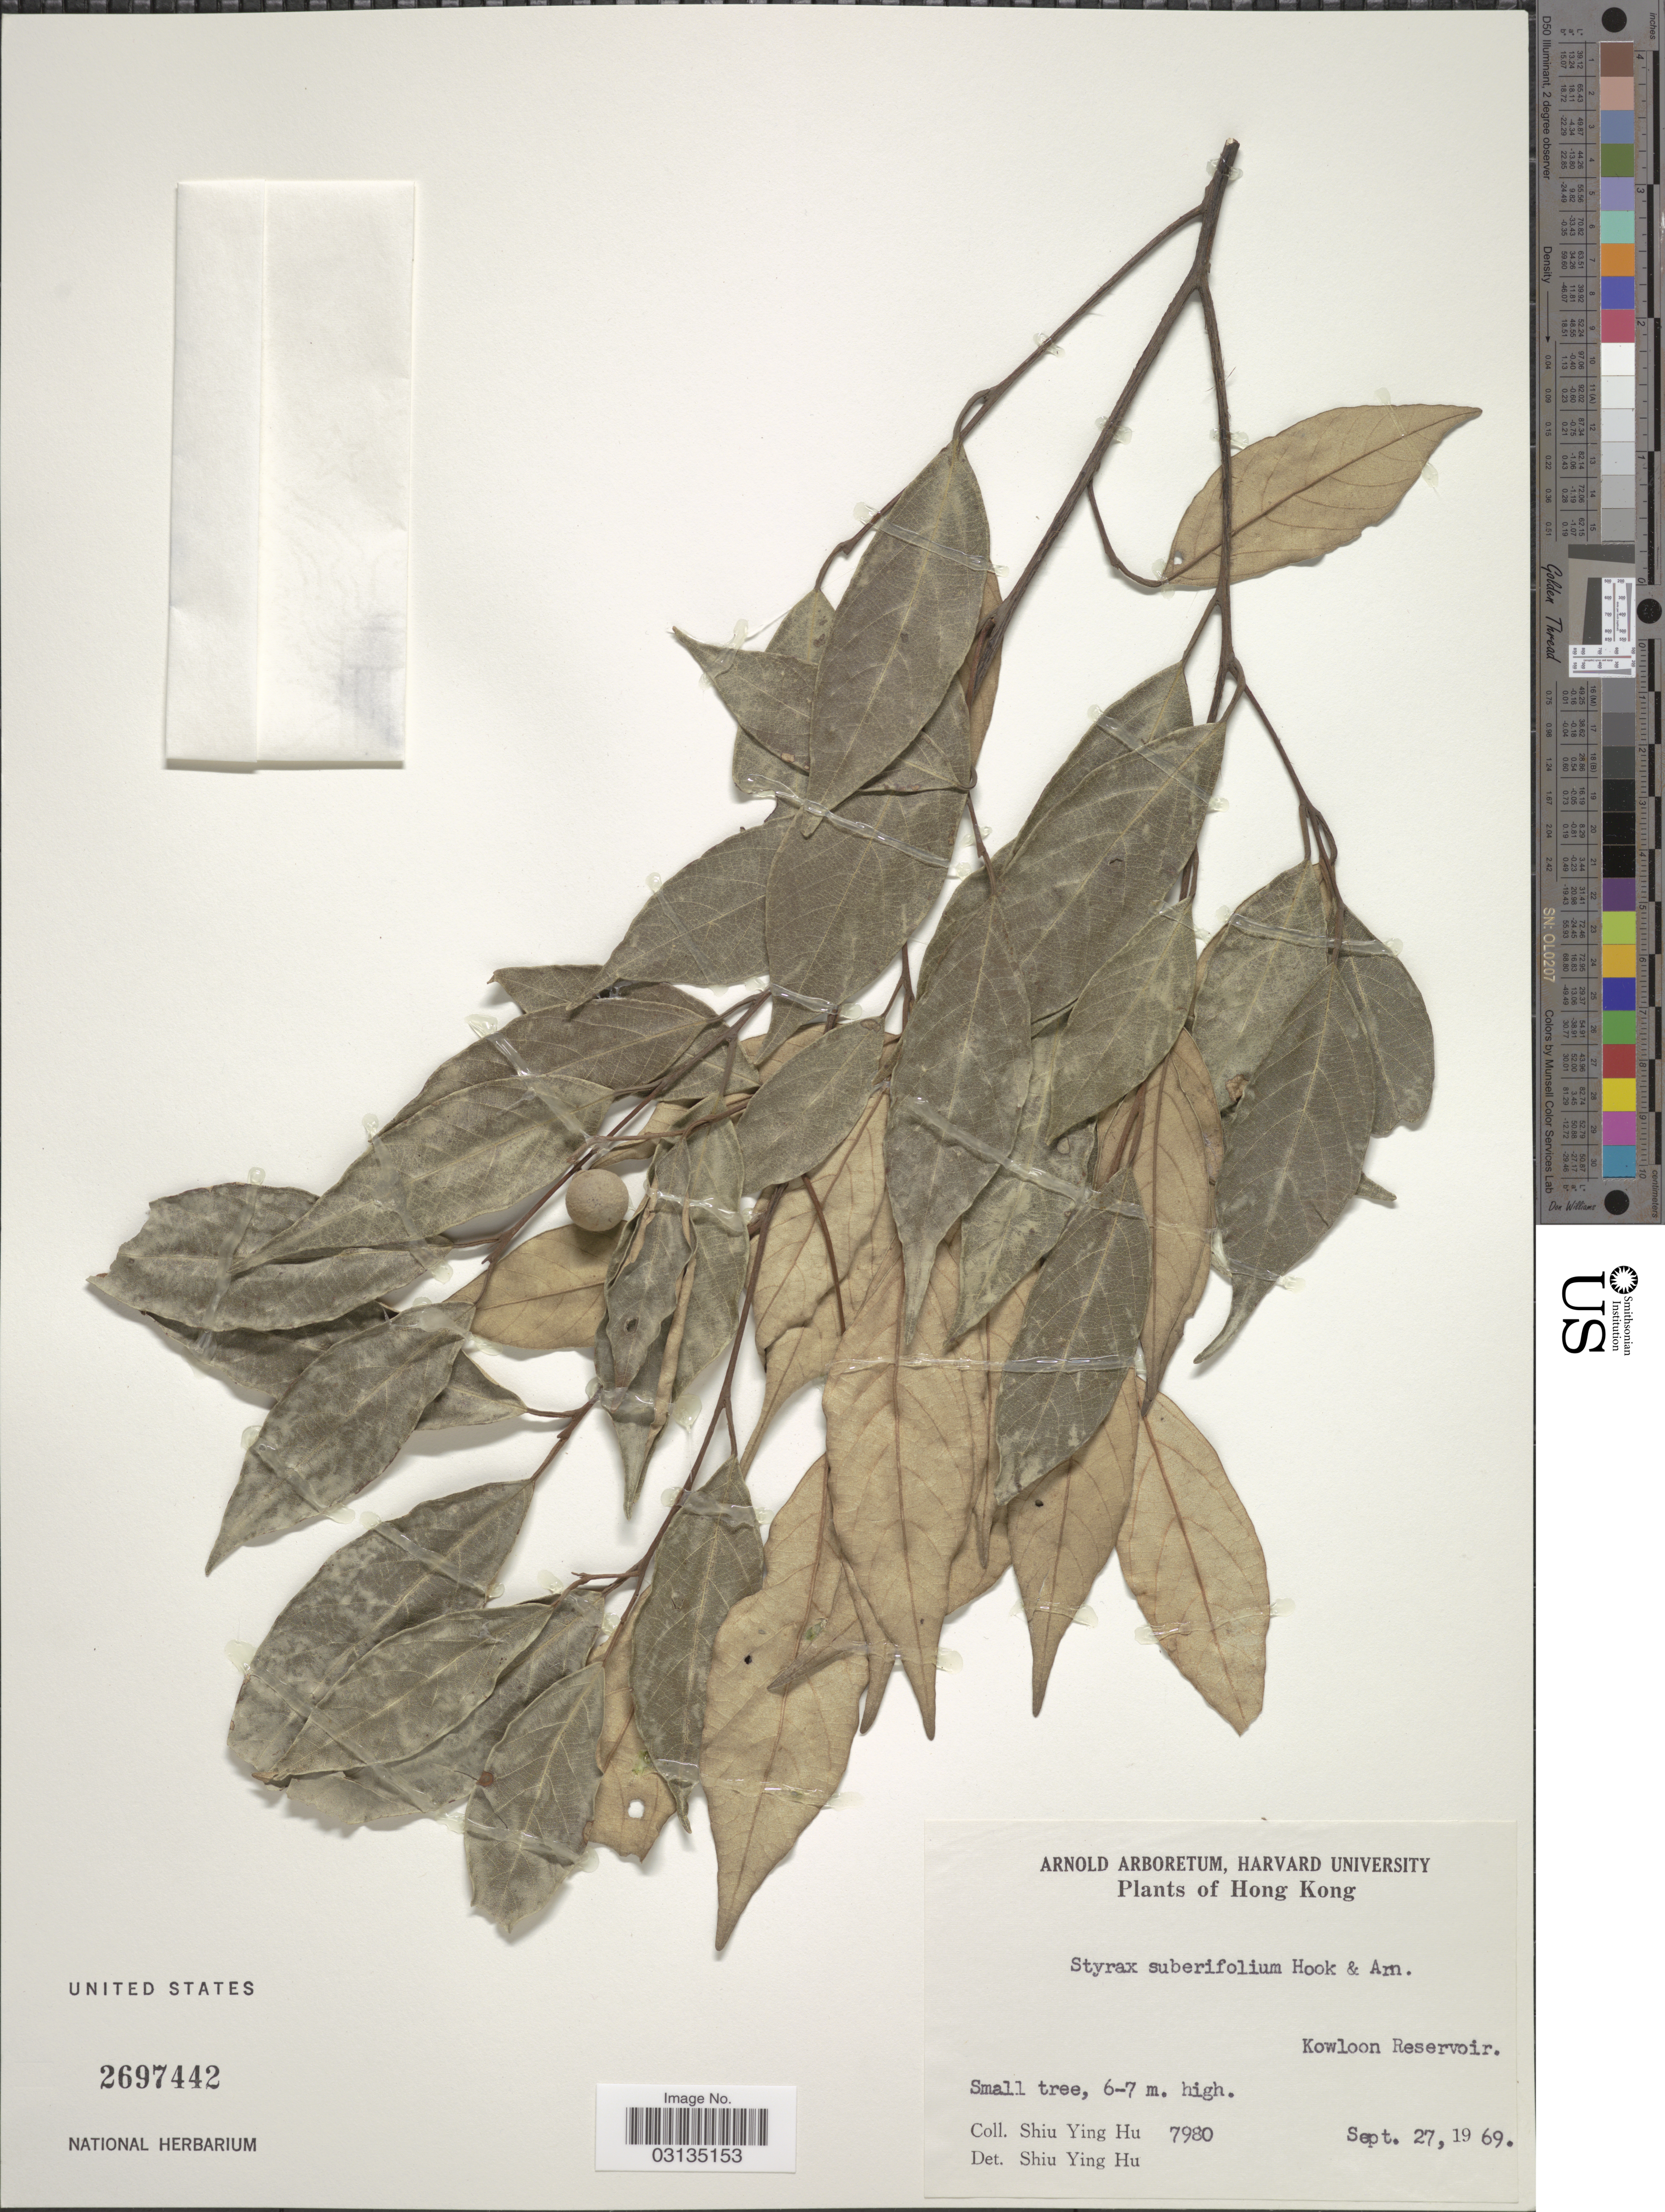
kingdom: Plantae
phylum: Tracheophyta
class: Magnoliopsida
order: Ericales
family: Styracaceae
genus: Styrax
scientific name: Styrax suberifolius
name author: Hook. & Arn.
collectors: S. Y. Hu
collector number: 7980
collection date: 1969-09-27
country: China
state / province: Hong Kong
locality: Hong Kong, Kowloon Reservoir.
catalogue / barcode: US 2697442